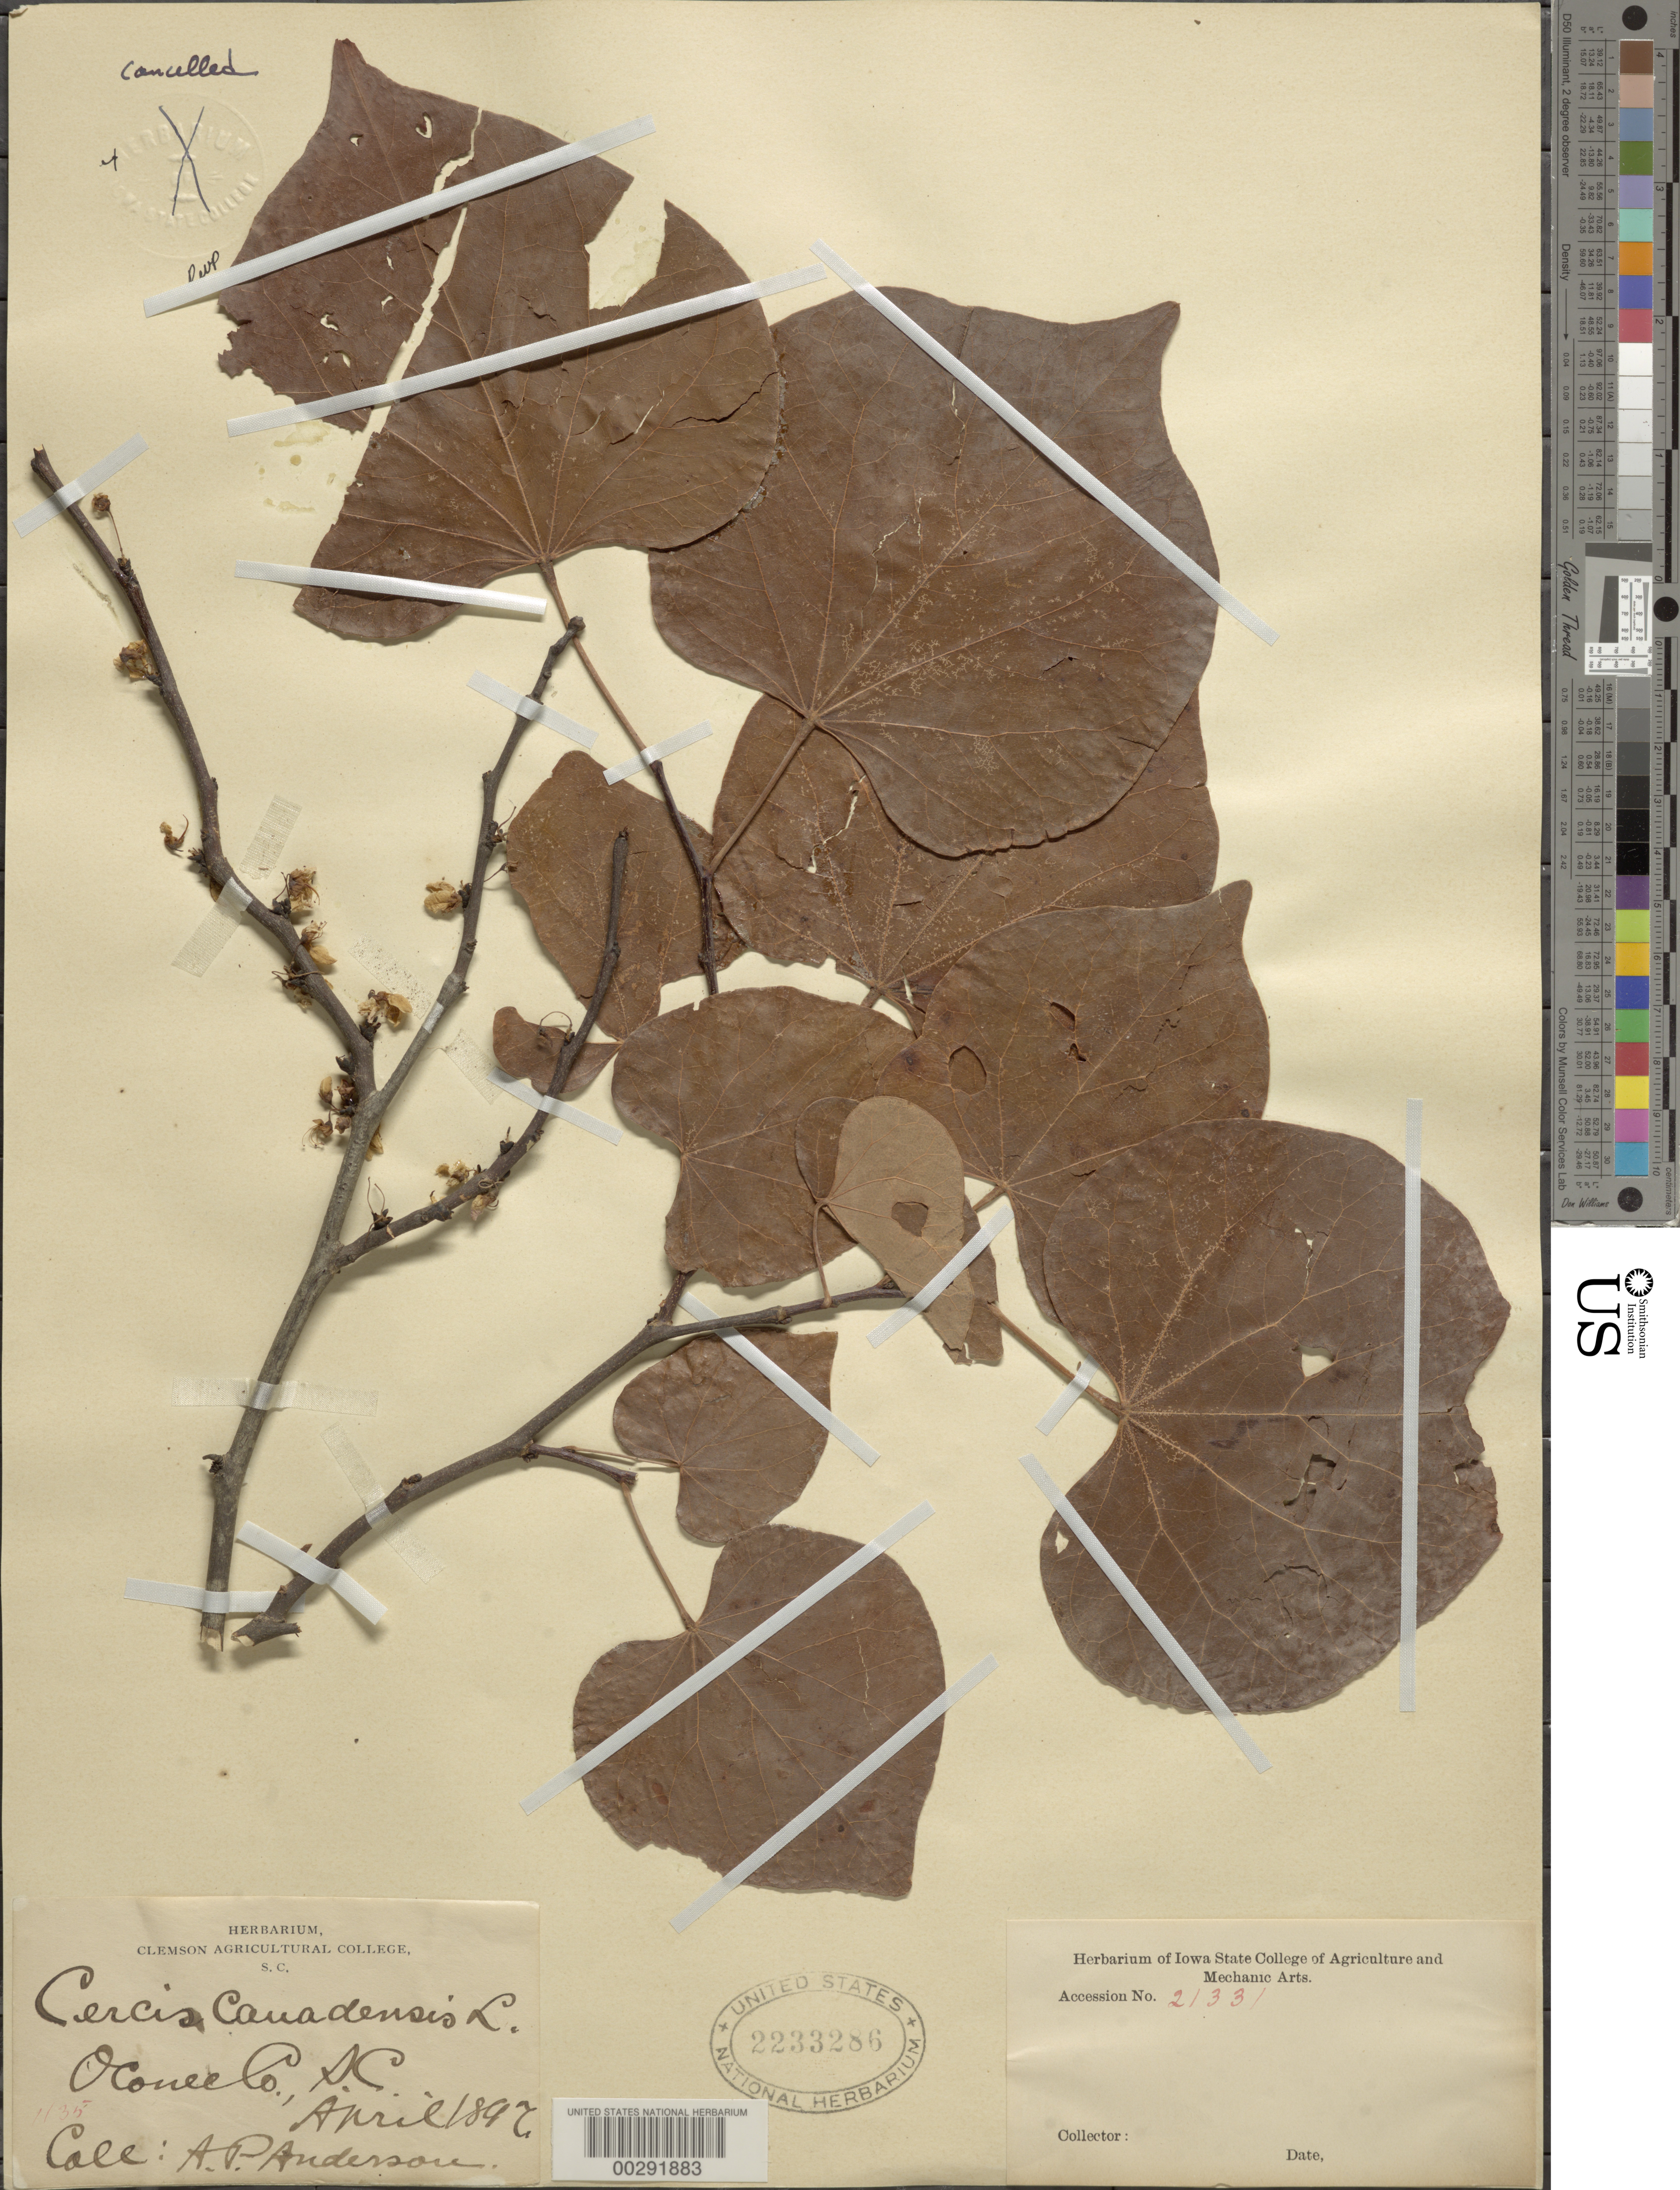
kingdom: Plantae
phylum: Tracheophyta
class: Magnoliopsida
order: Fabales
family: Fabaceae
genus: Cercis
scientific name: Cercis canadensis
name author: L.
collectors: A. P. Anderson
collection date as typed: Apr 1897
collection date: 1897-04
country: United States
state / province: South Carolina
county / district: Oconee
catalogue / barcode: US 2233286